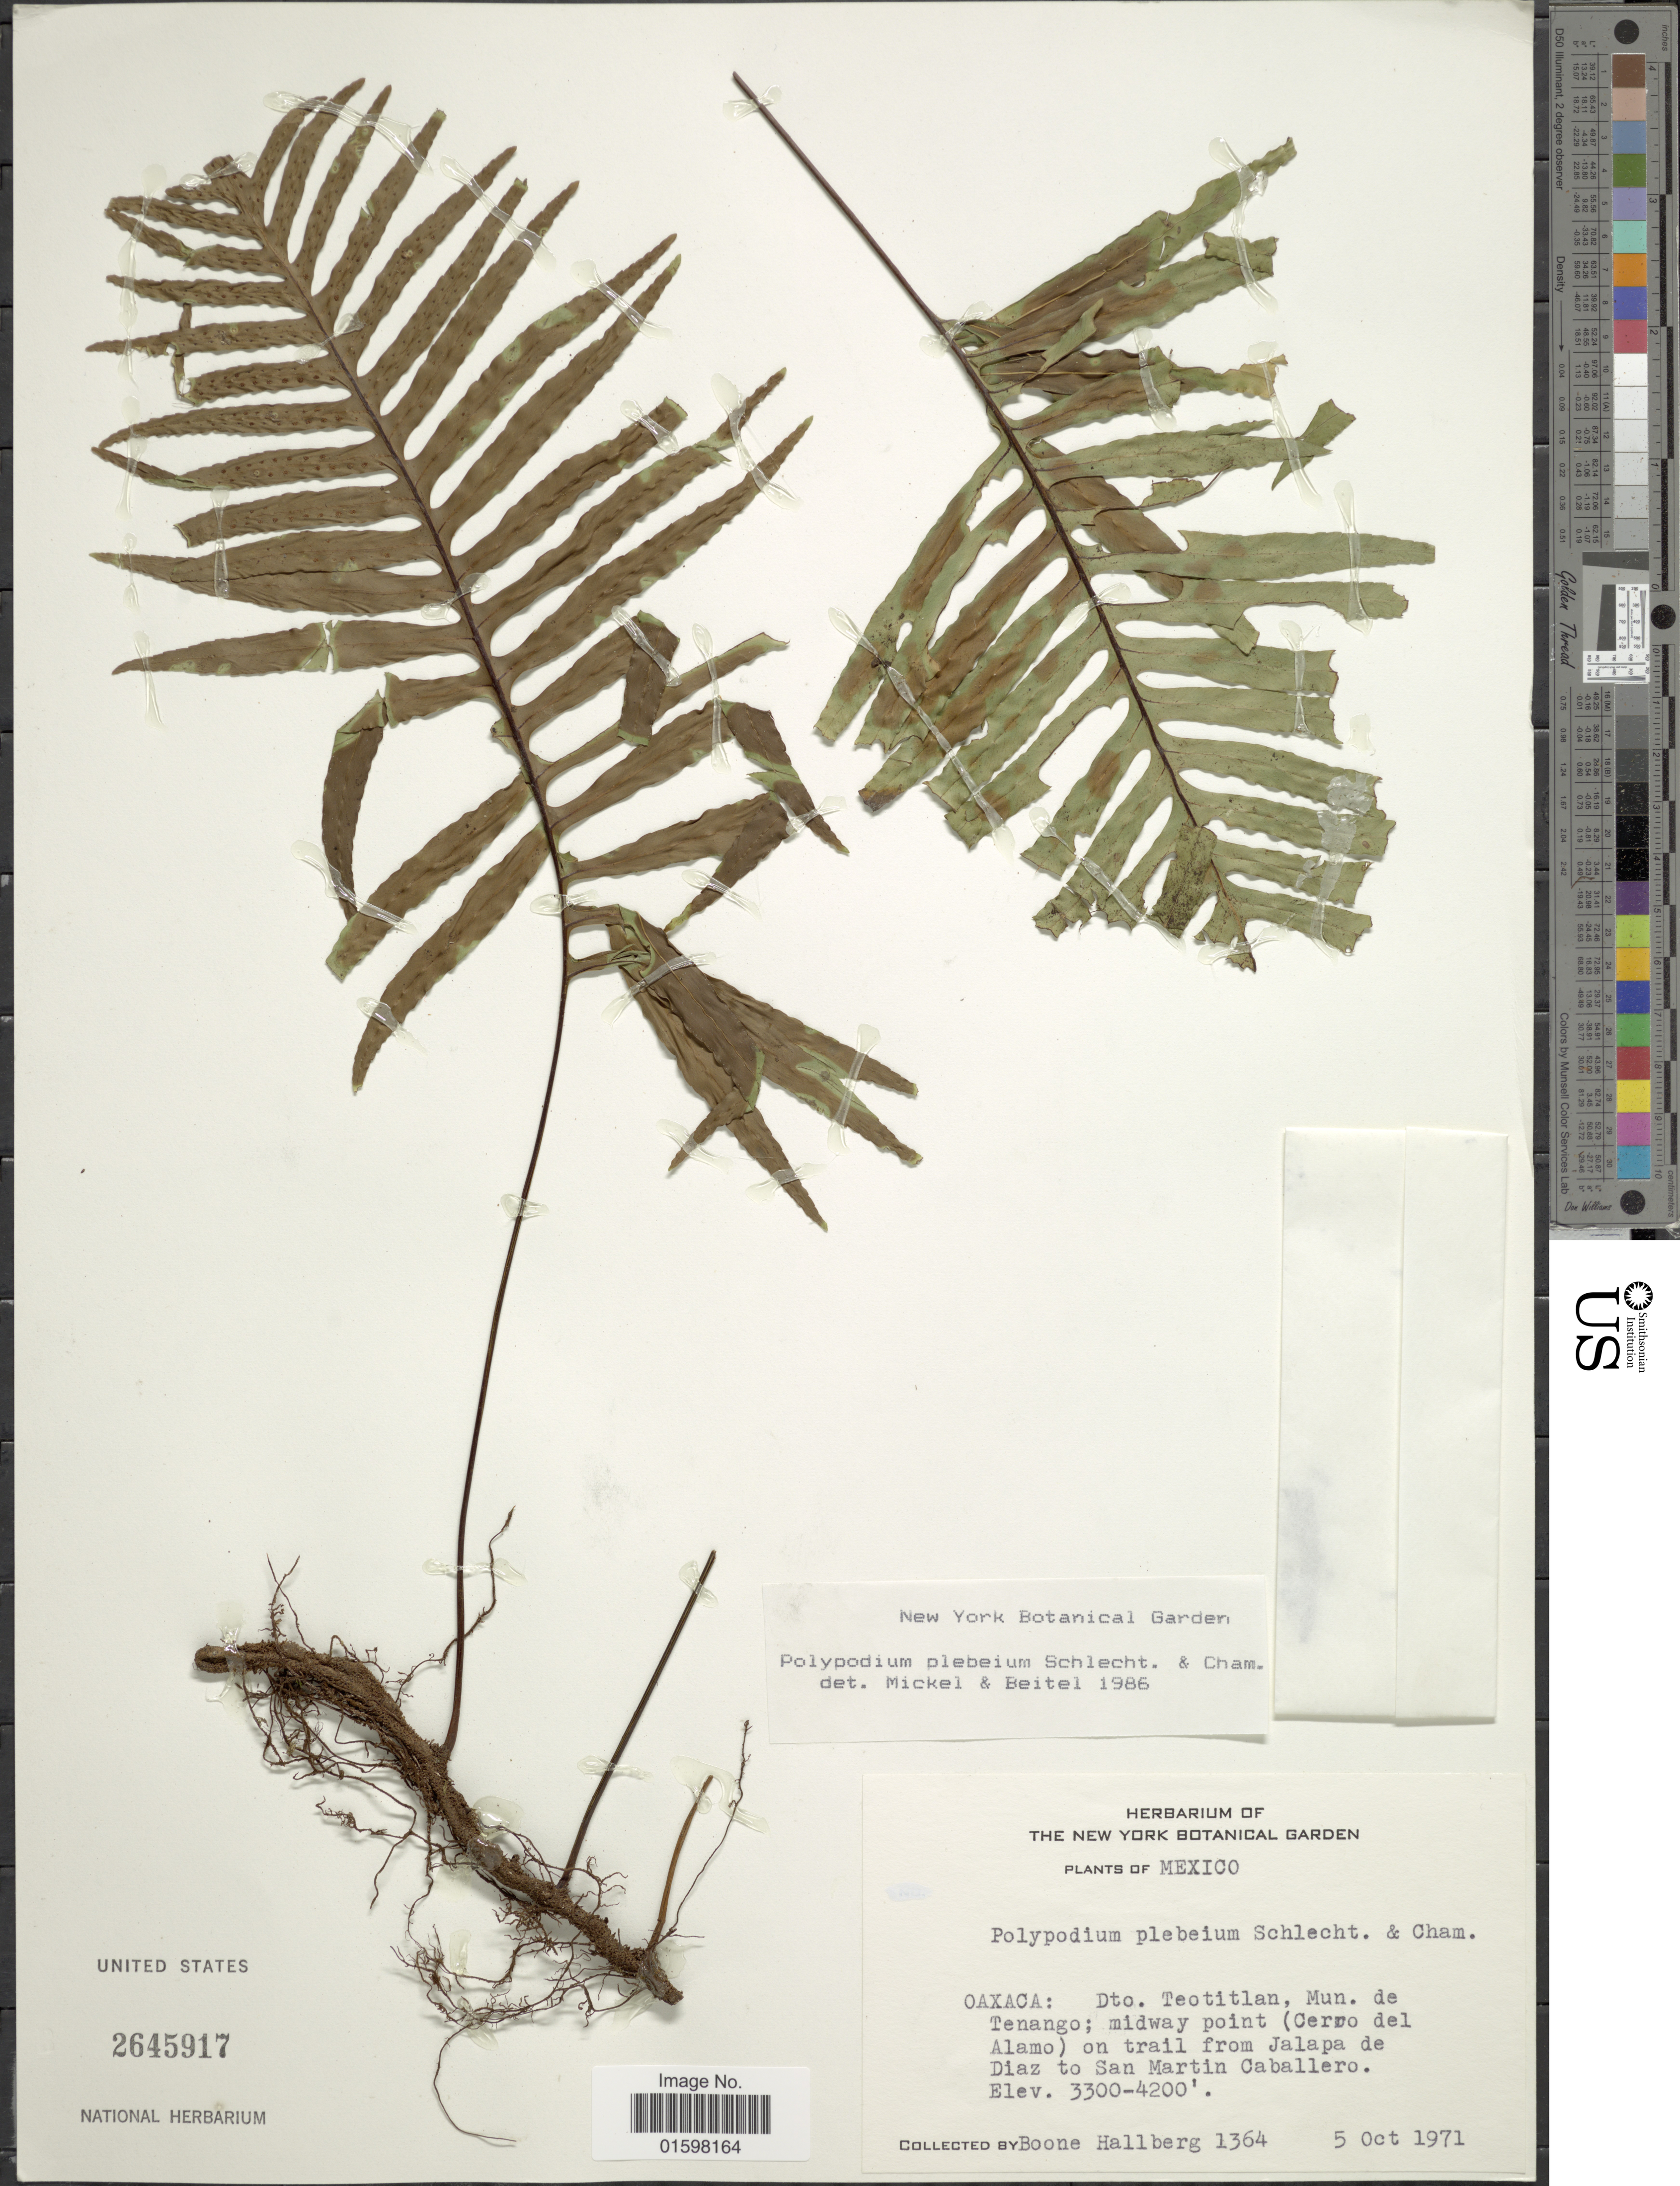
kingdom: Plantae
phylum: Tracheophyta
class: Polypodiopsida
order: Polypodiales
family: Polypodiaceae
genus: Pleopeltis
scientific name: Pleopeltis plebeia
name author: (Schltdl. ex Cham.) A.R. Sm. & Tejero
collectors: B. Hallberg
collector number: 1364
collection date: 1971-10-05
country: Mexico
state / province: Oaxaca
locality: Oaxaca: Dto. Teotitlan, Mun. de Tenango; midway point (Cerro del Alamo) on trail from Jalapa de Diaz to San Martin Caballero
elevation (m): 1006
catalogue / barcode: US 2645917